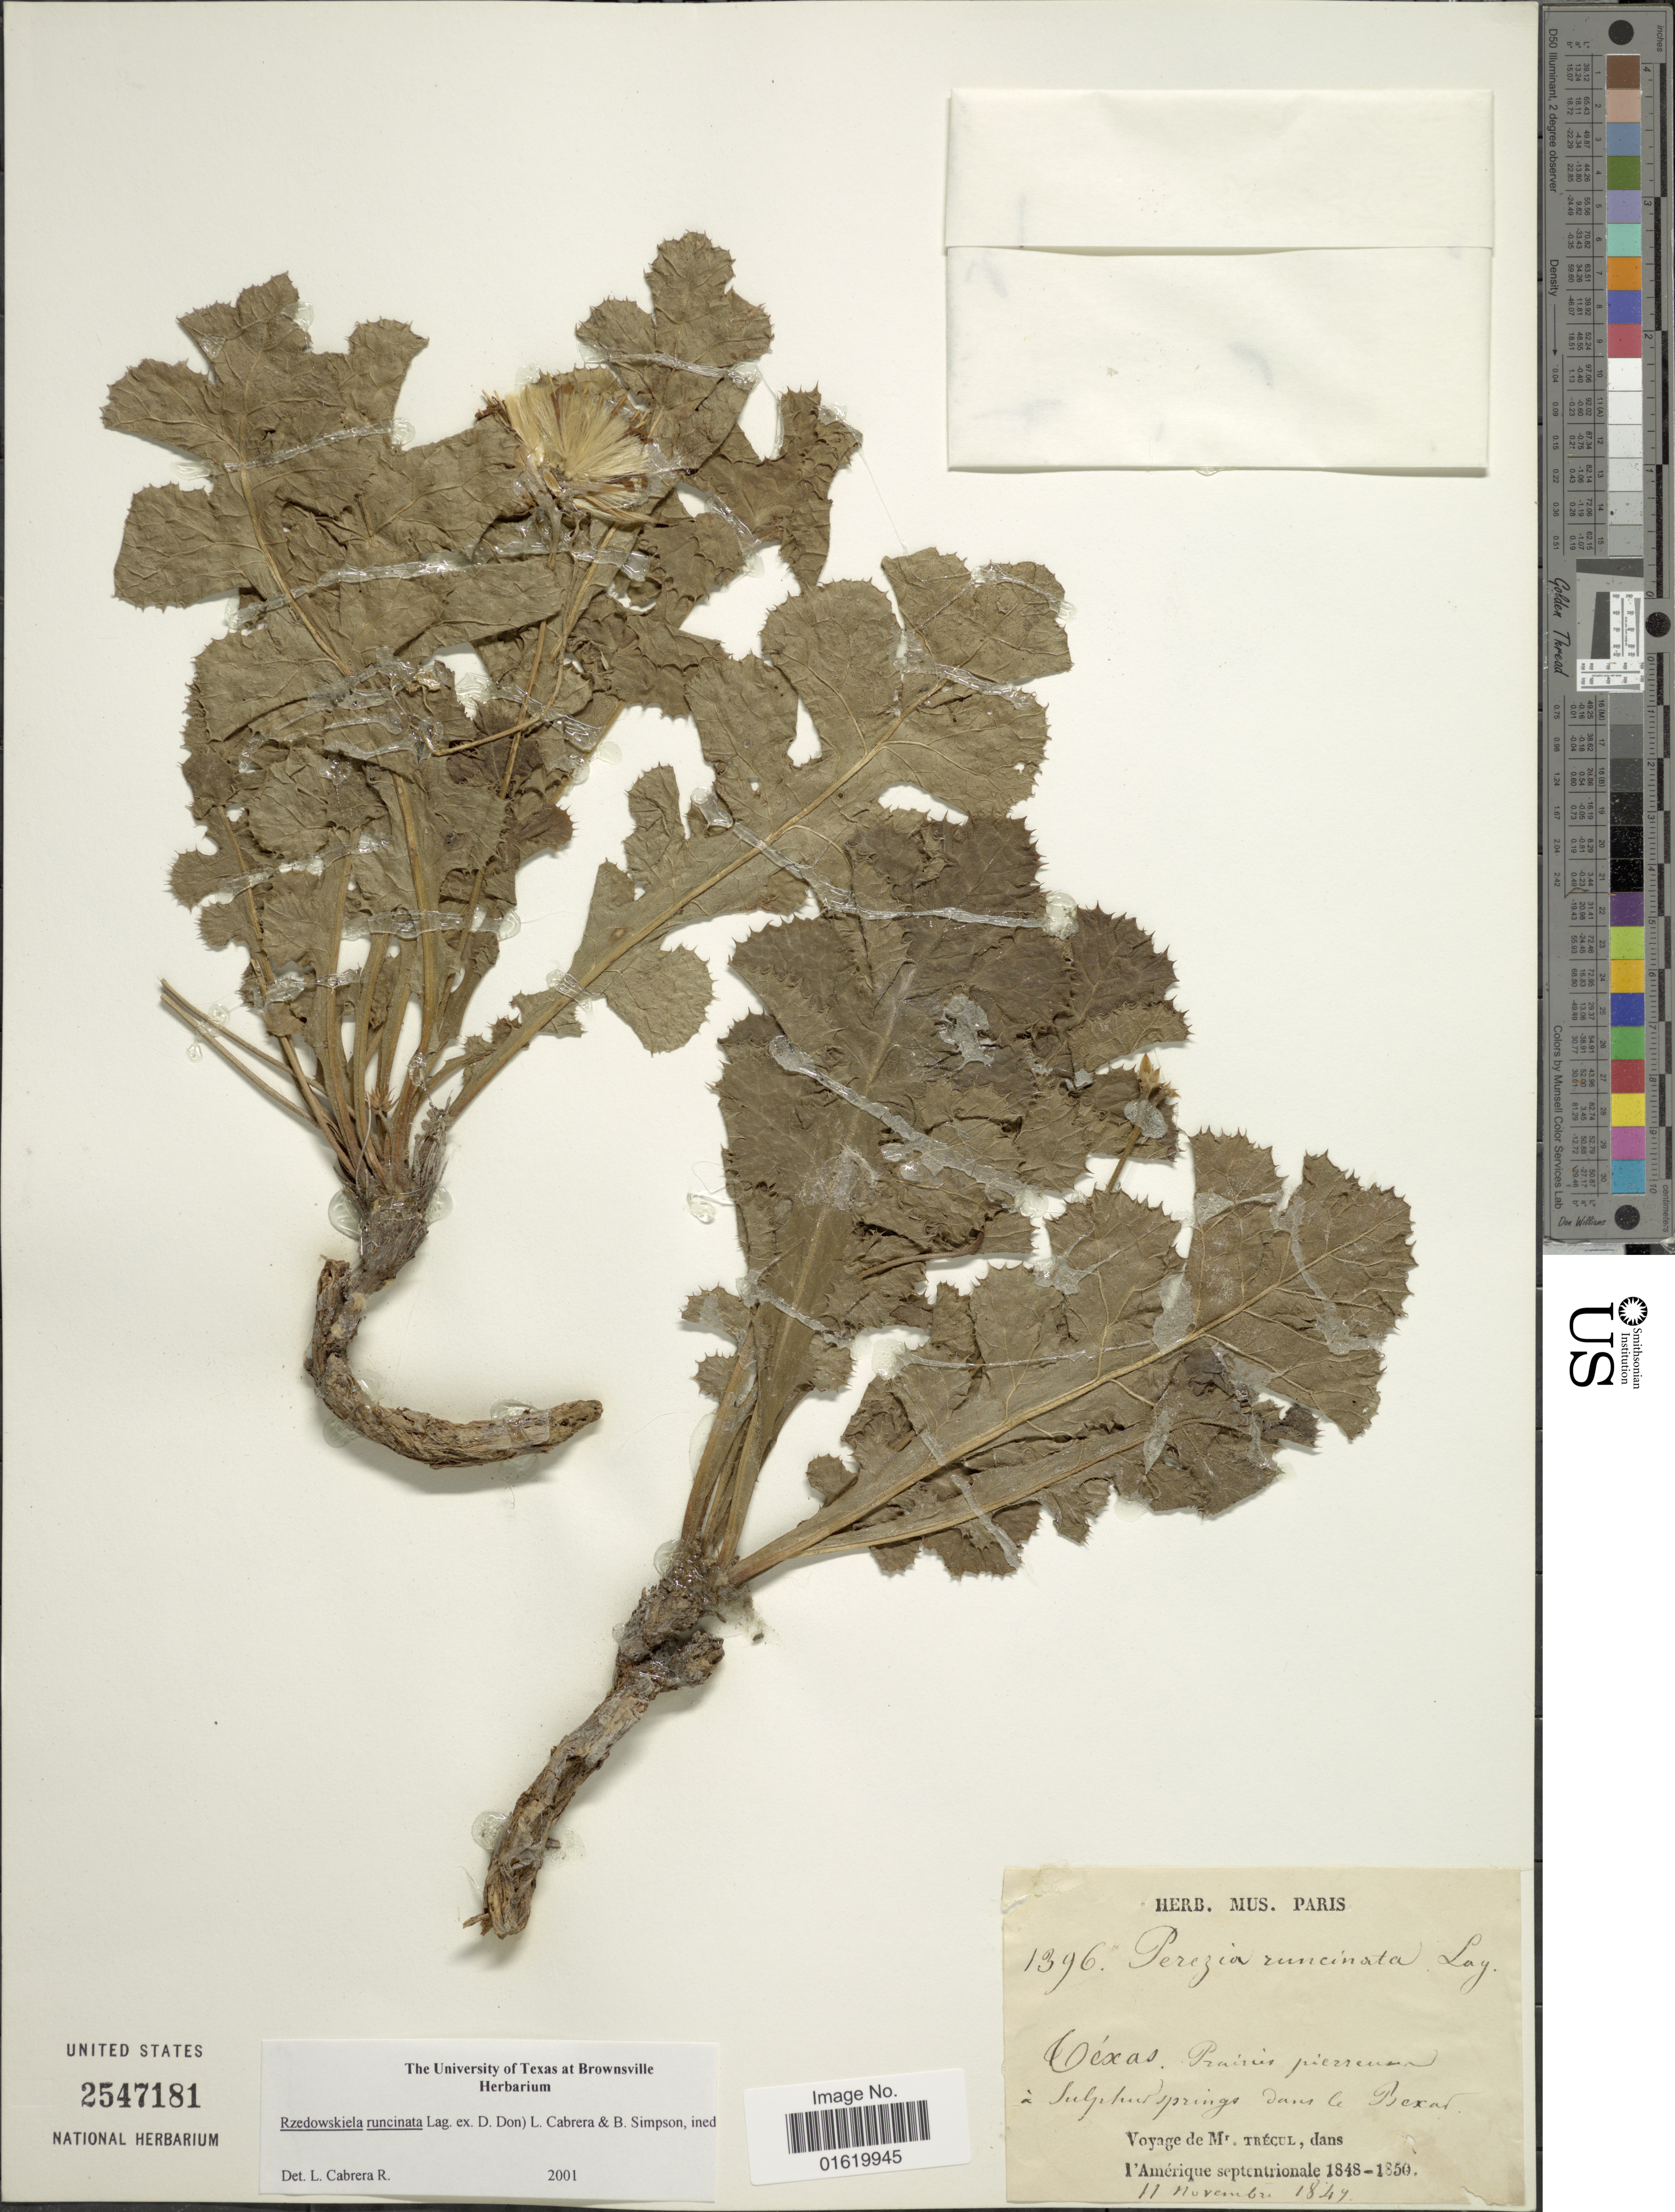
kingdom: Plantae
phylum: Tracheophyta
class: Magnoliopsida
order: Asterales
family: Asteraceae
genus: Acourtia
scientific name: Acourtia runcinata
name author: (D. Don) B.L. Turner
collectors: ex herb. Mus. Paris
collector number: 1396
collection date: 1849-11-11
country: United States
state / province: Texas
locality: Prairies pierreuna sulphur Springs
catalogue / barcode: US 2547181